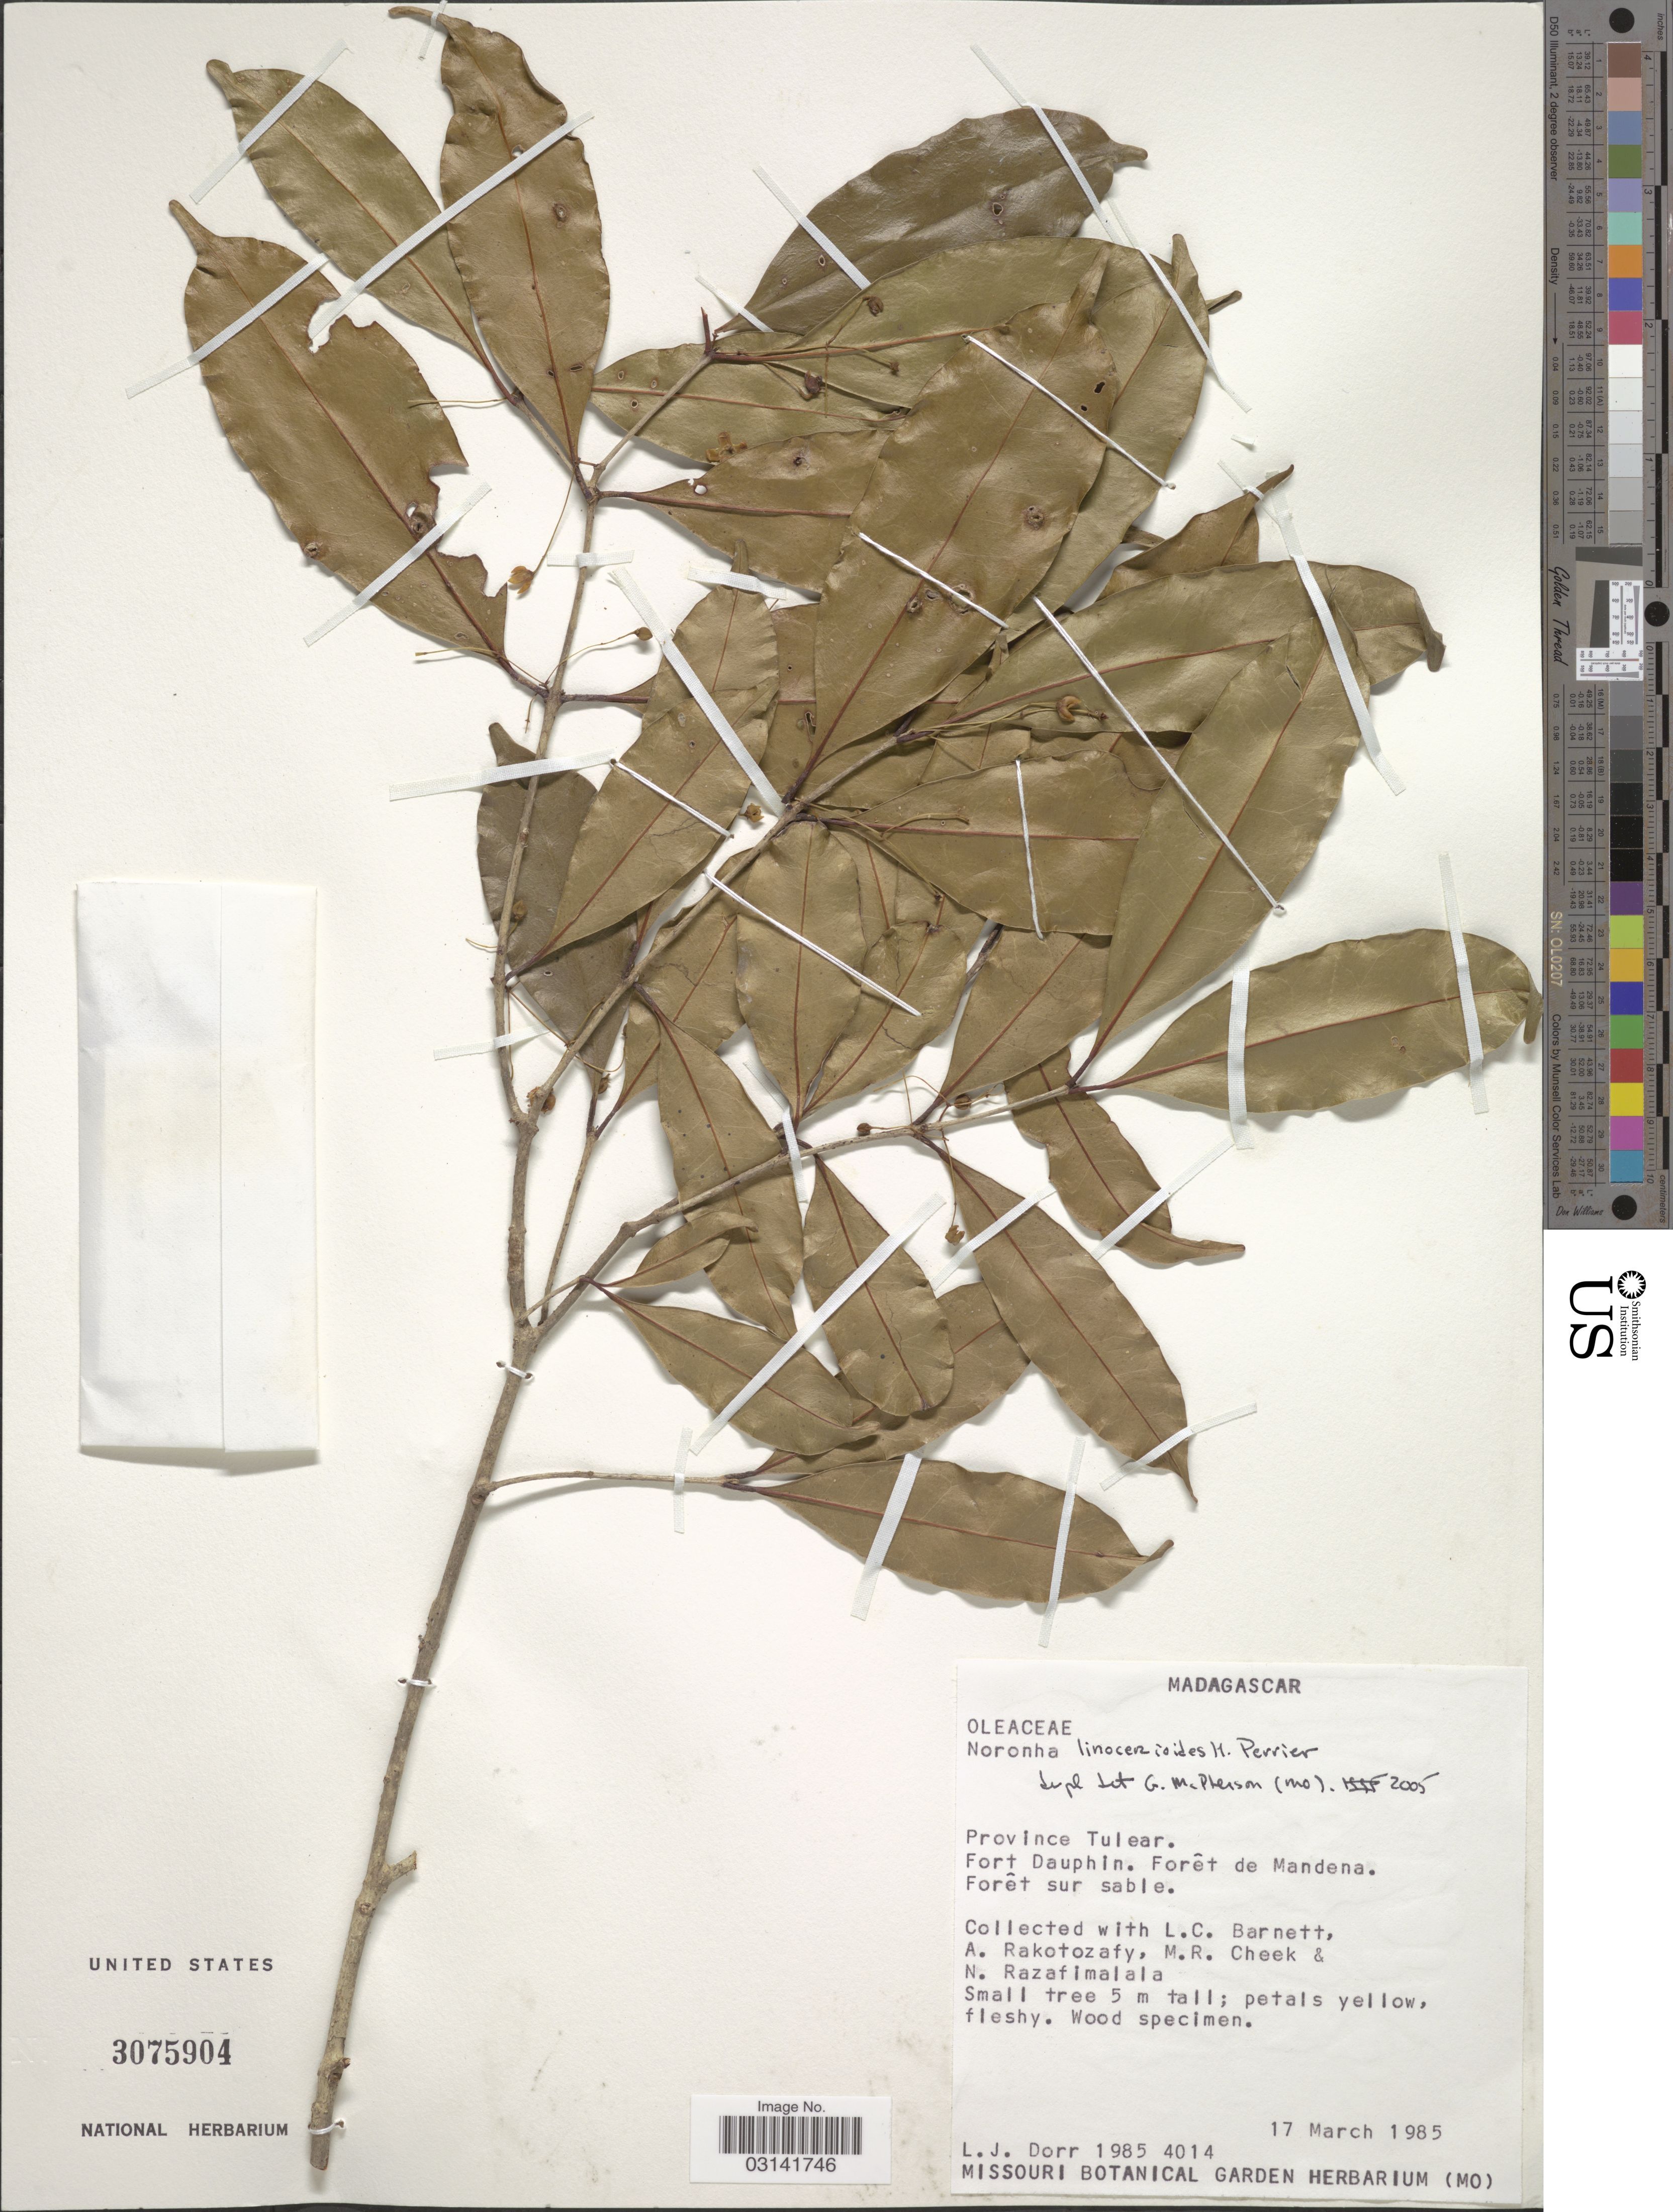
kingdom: Plantae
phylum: Tracheophyta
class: Magnoliopsida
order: Lamiales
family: Oleaceae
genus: Noronhia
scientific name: Noronhia linocerioides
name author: H. Perrier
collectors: L. J. Dorr, L. C. Barnett, A. Rakotozafy, M. Cheek & N. Razafimalala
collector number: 4014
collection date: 1985-03-17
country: Madagascar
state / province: Anosy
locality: Province Tulear. Fort Dauphin. Forêt de Mandena. Forêt sur sable.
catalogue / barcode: US 3075904